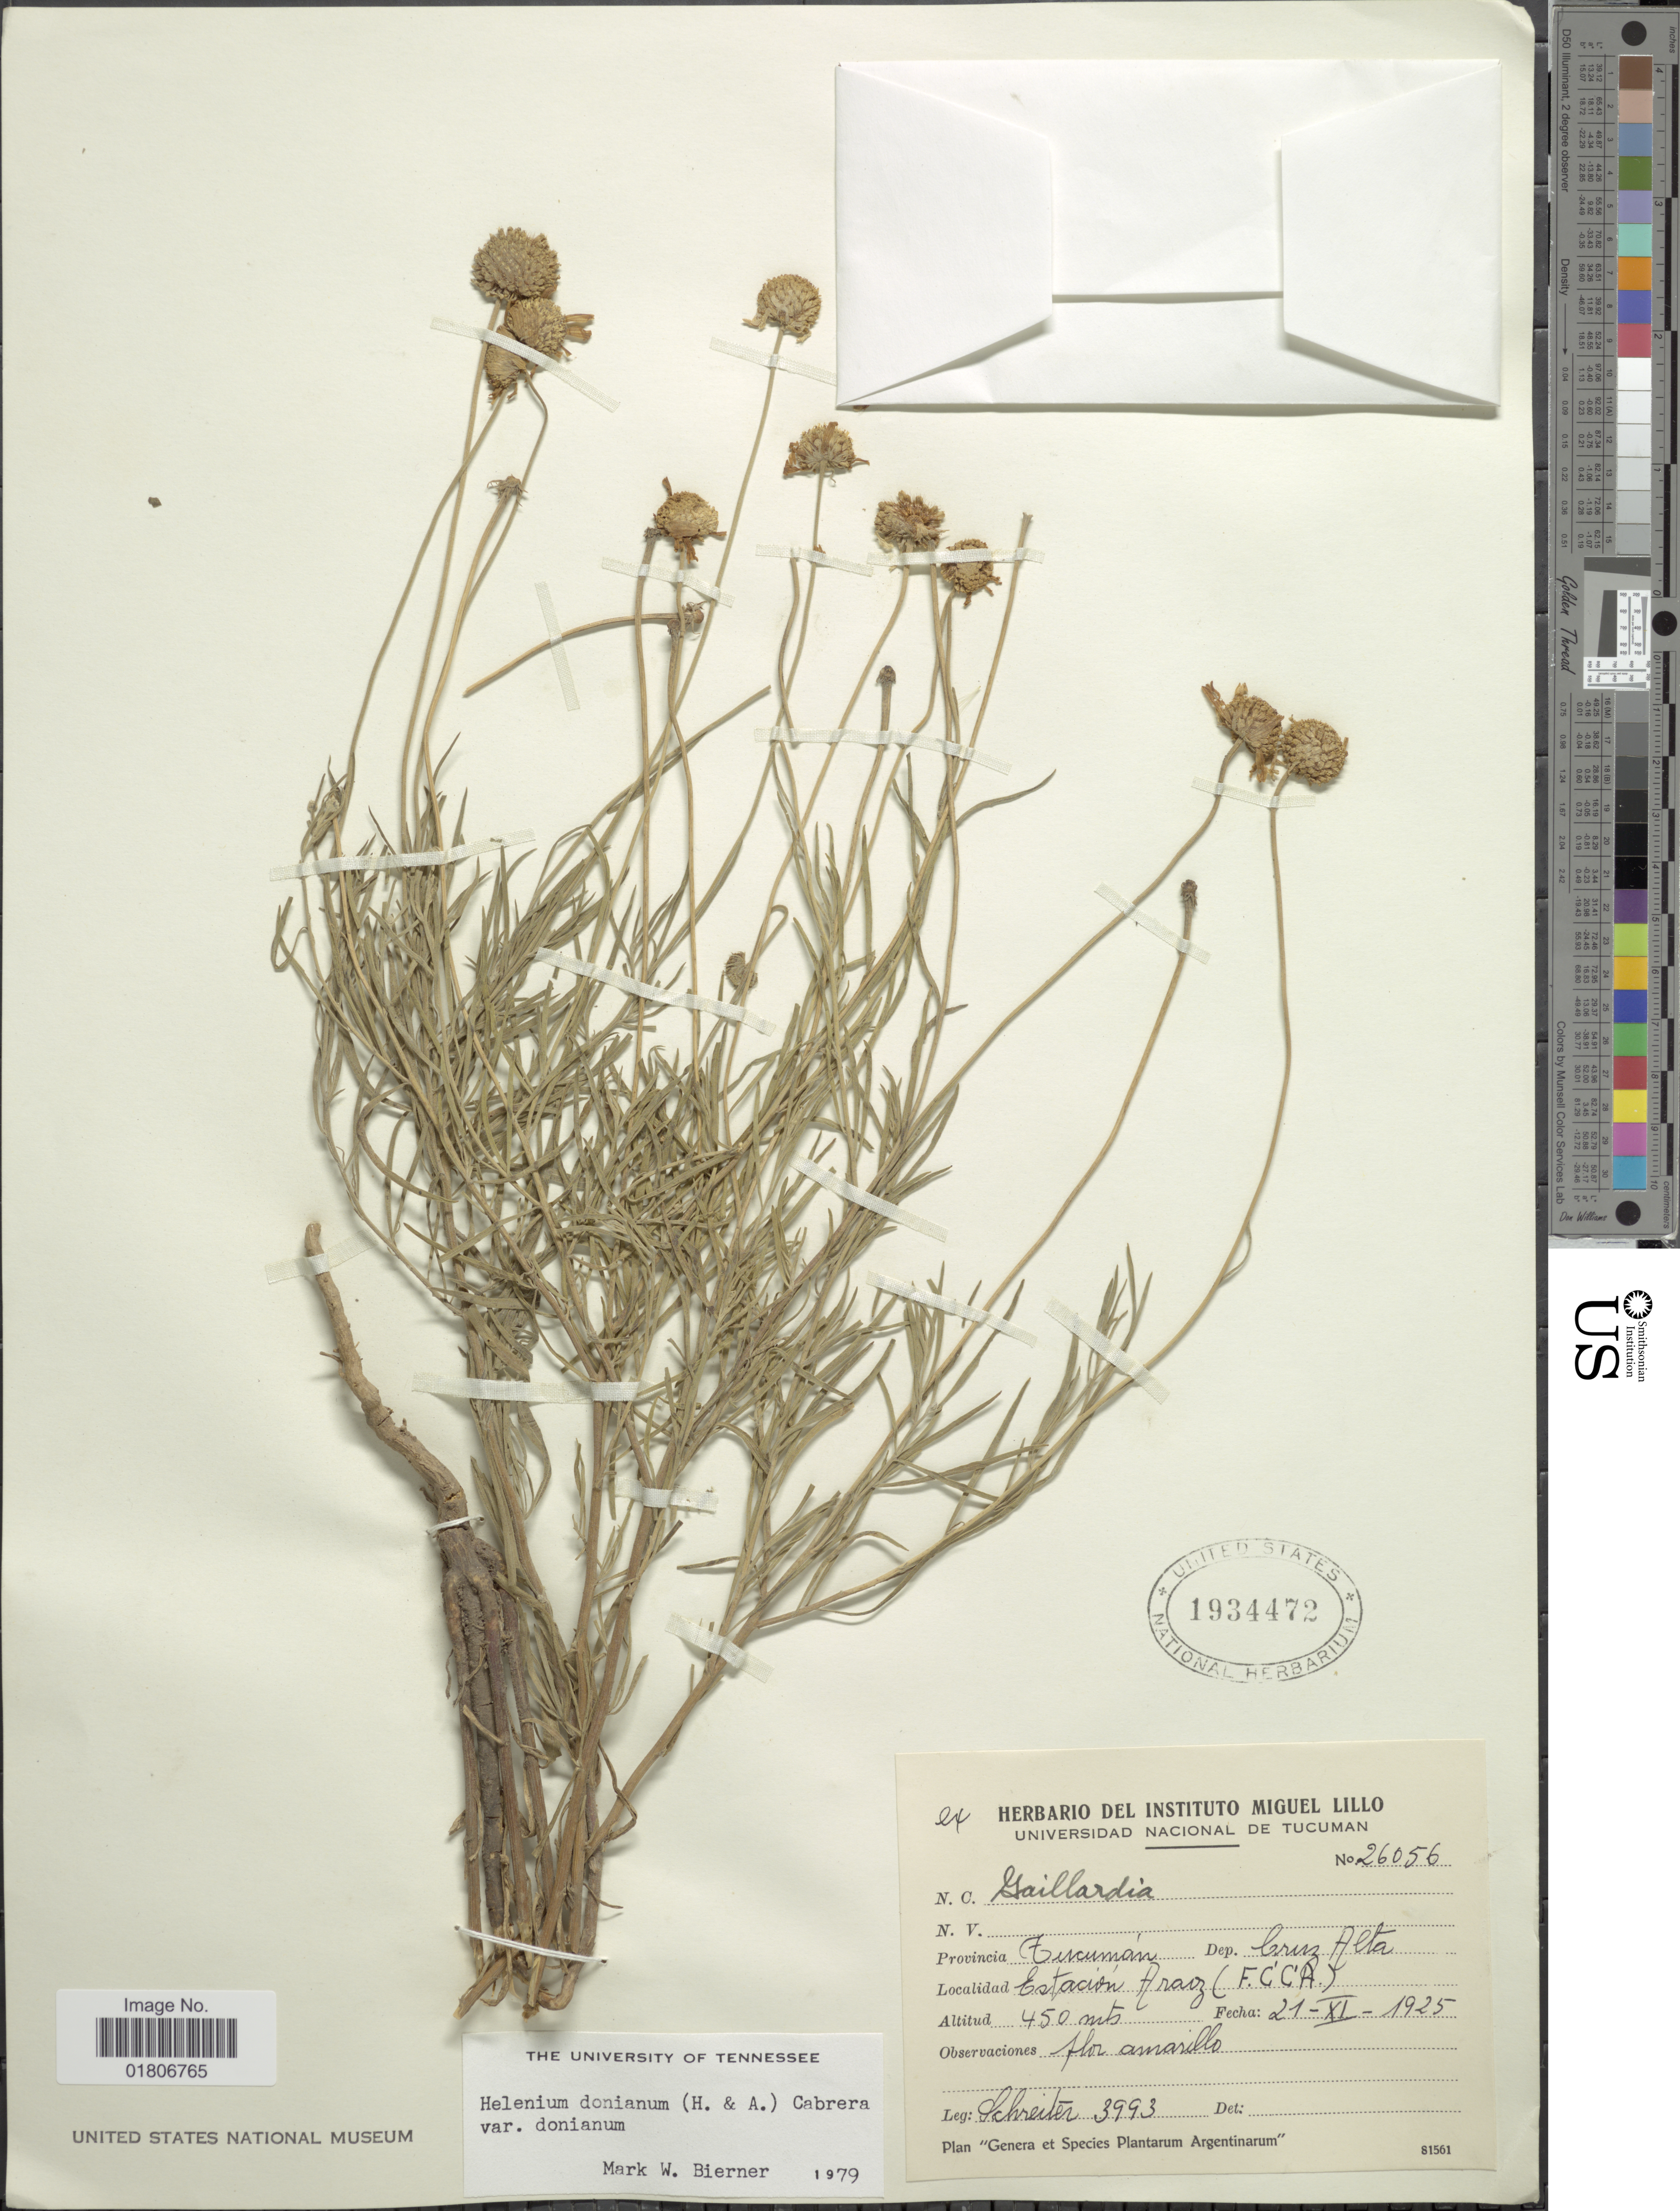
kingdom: Plantae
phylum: Tracheophyta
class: Magnoliopsida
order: Asterales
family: Asteraceae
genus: Helenium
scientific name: Helenium donianum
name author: (Hook. & Arn.) Cabrera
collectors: -. Schreiter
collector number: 3993/26056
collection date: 1925-11-21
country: Argentina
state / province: Tucuman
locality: Dep. Cruz Alta. Estación Araiz (F.C.C.A.)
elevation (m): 450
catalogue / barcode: US 1934472